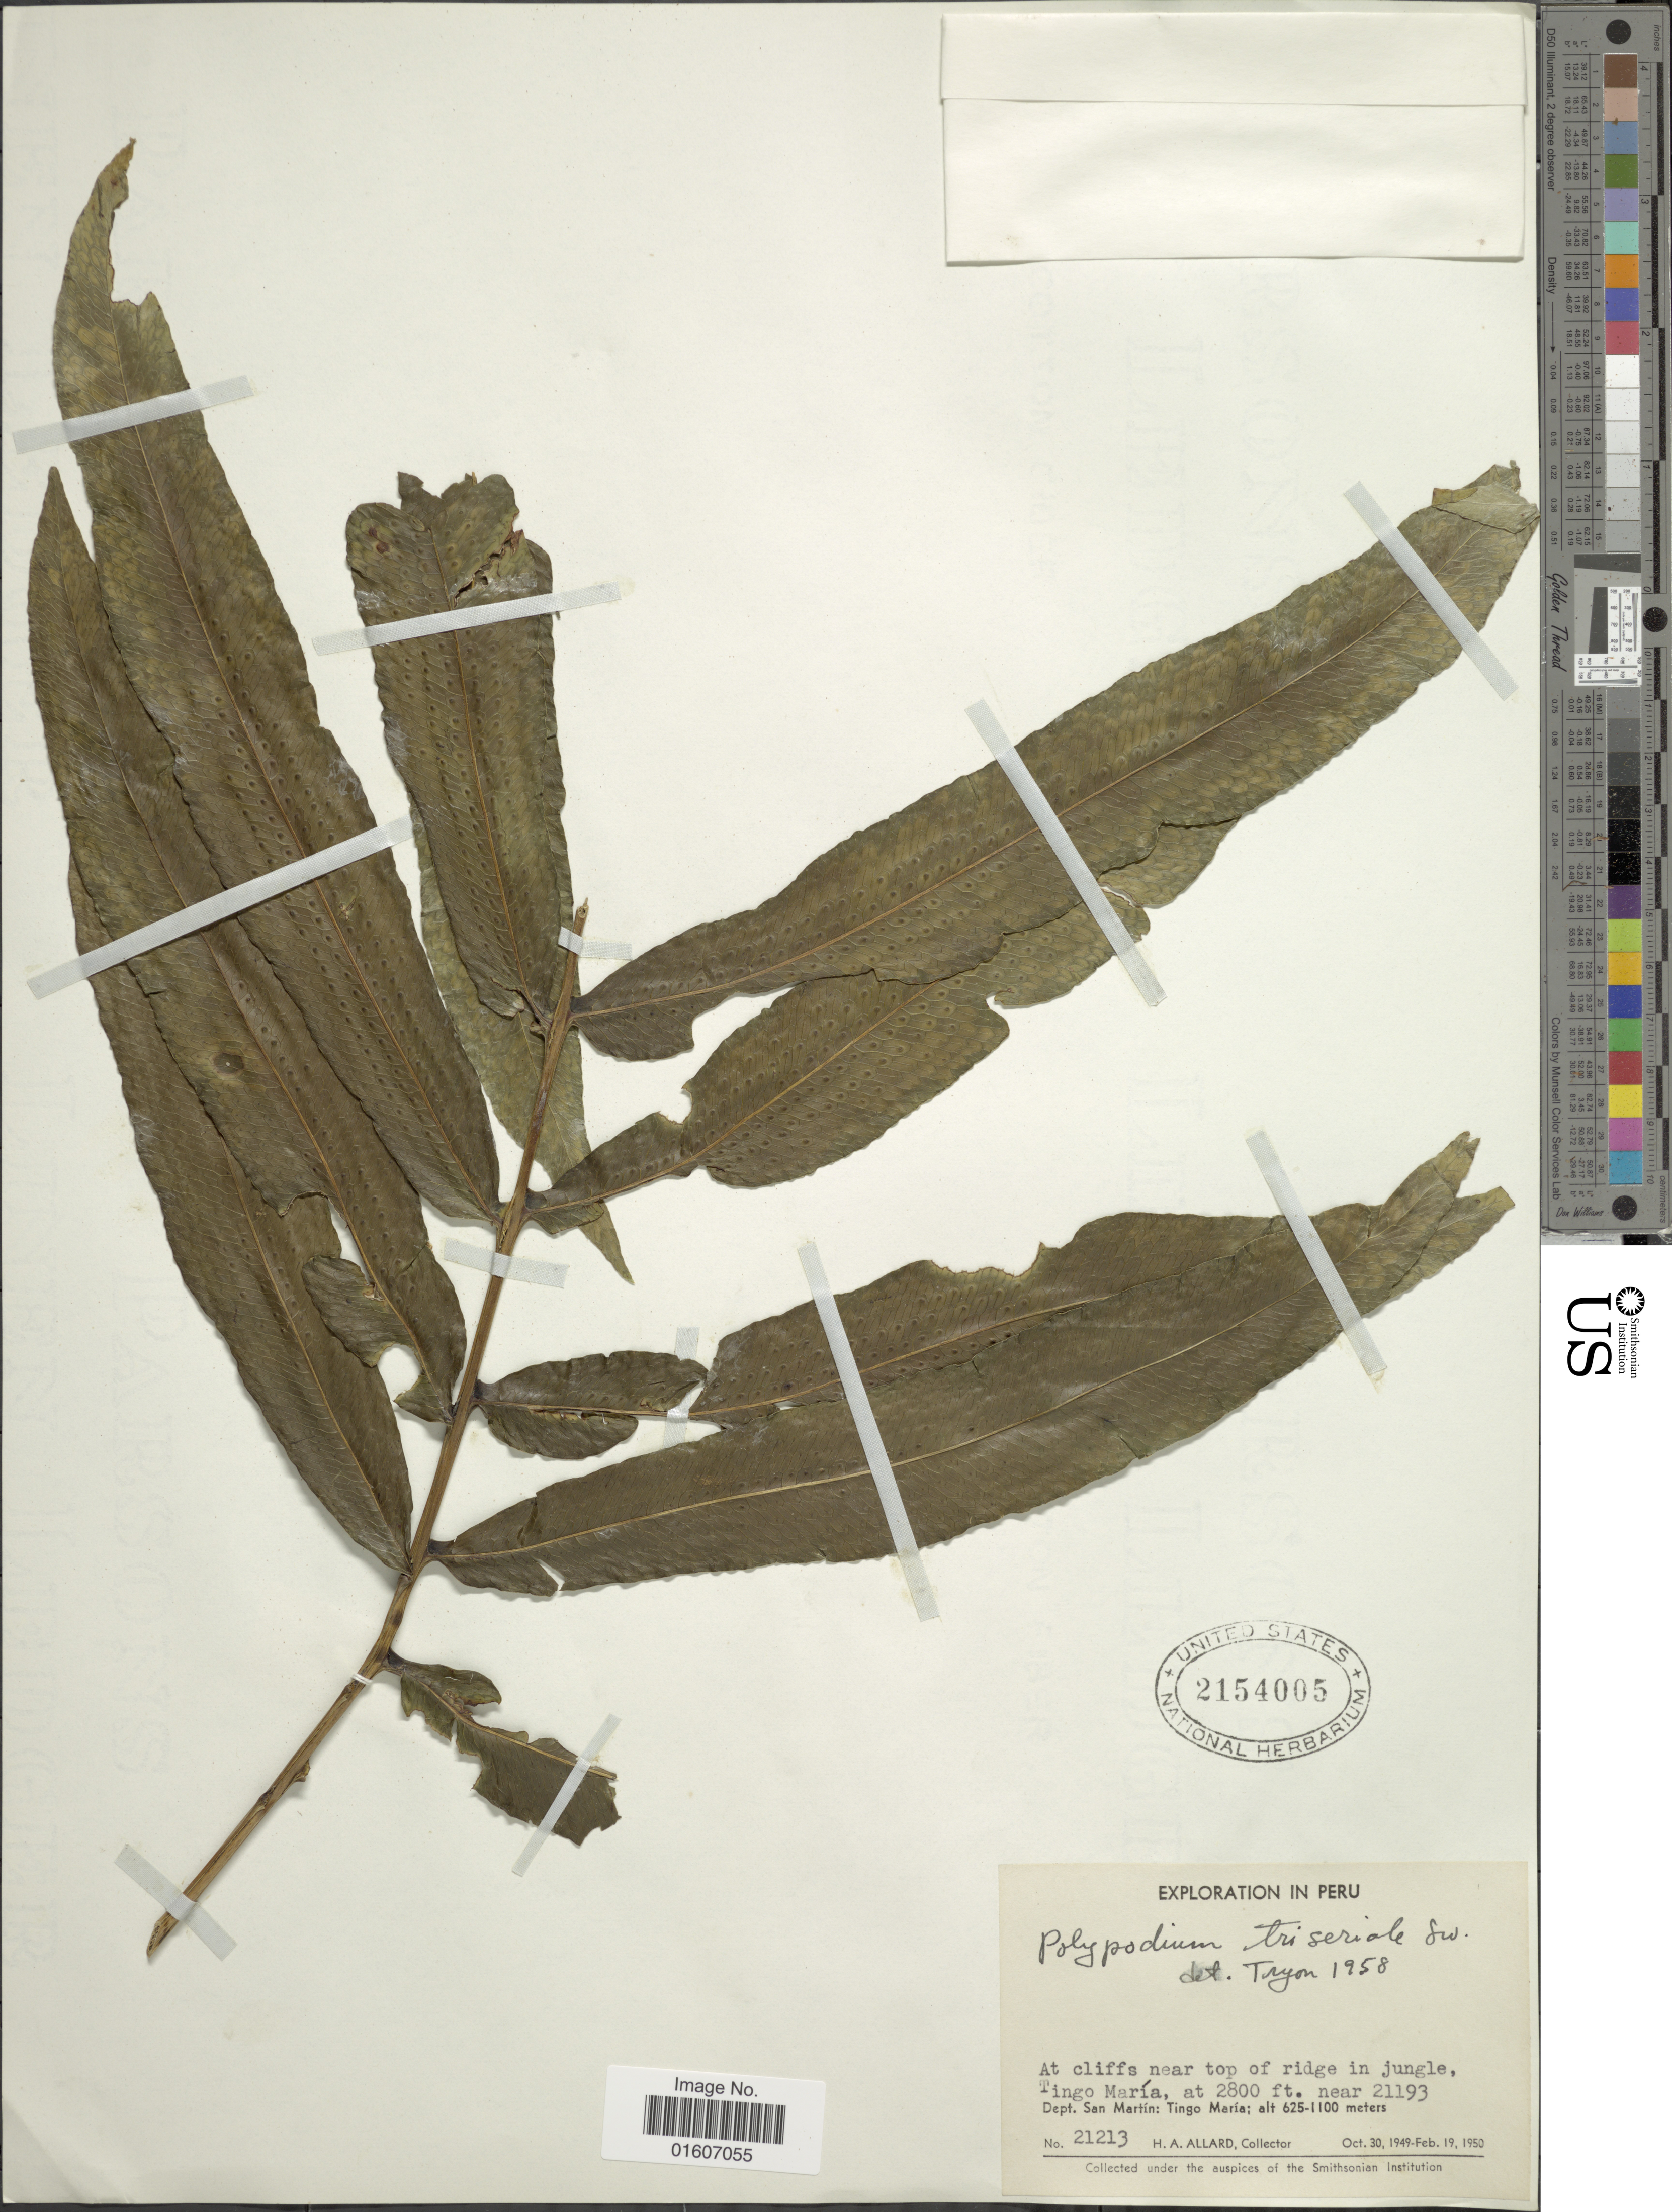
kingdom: Plantae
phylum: Tracheophyta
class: Polypodiopsida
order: Polypodiales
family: Polypodiaceae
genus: Serpocaulon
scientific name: Serpocaulon triseriale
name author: (Sw.) A.R. Sm.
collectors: H. A. Allard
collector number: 21213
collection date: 1949-10-30/1950-02-19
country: Peru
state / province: San Martín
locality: At cliffs near top of ridge in jungle, Tingo María, Dept. San Martín: Tingo María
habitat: at cliffs near top of ridge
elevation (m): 625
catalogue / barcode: US 2154005